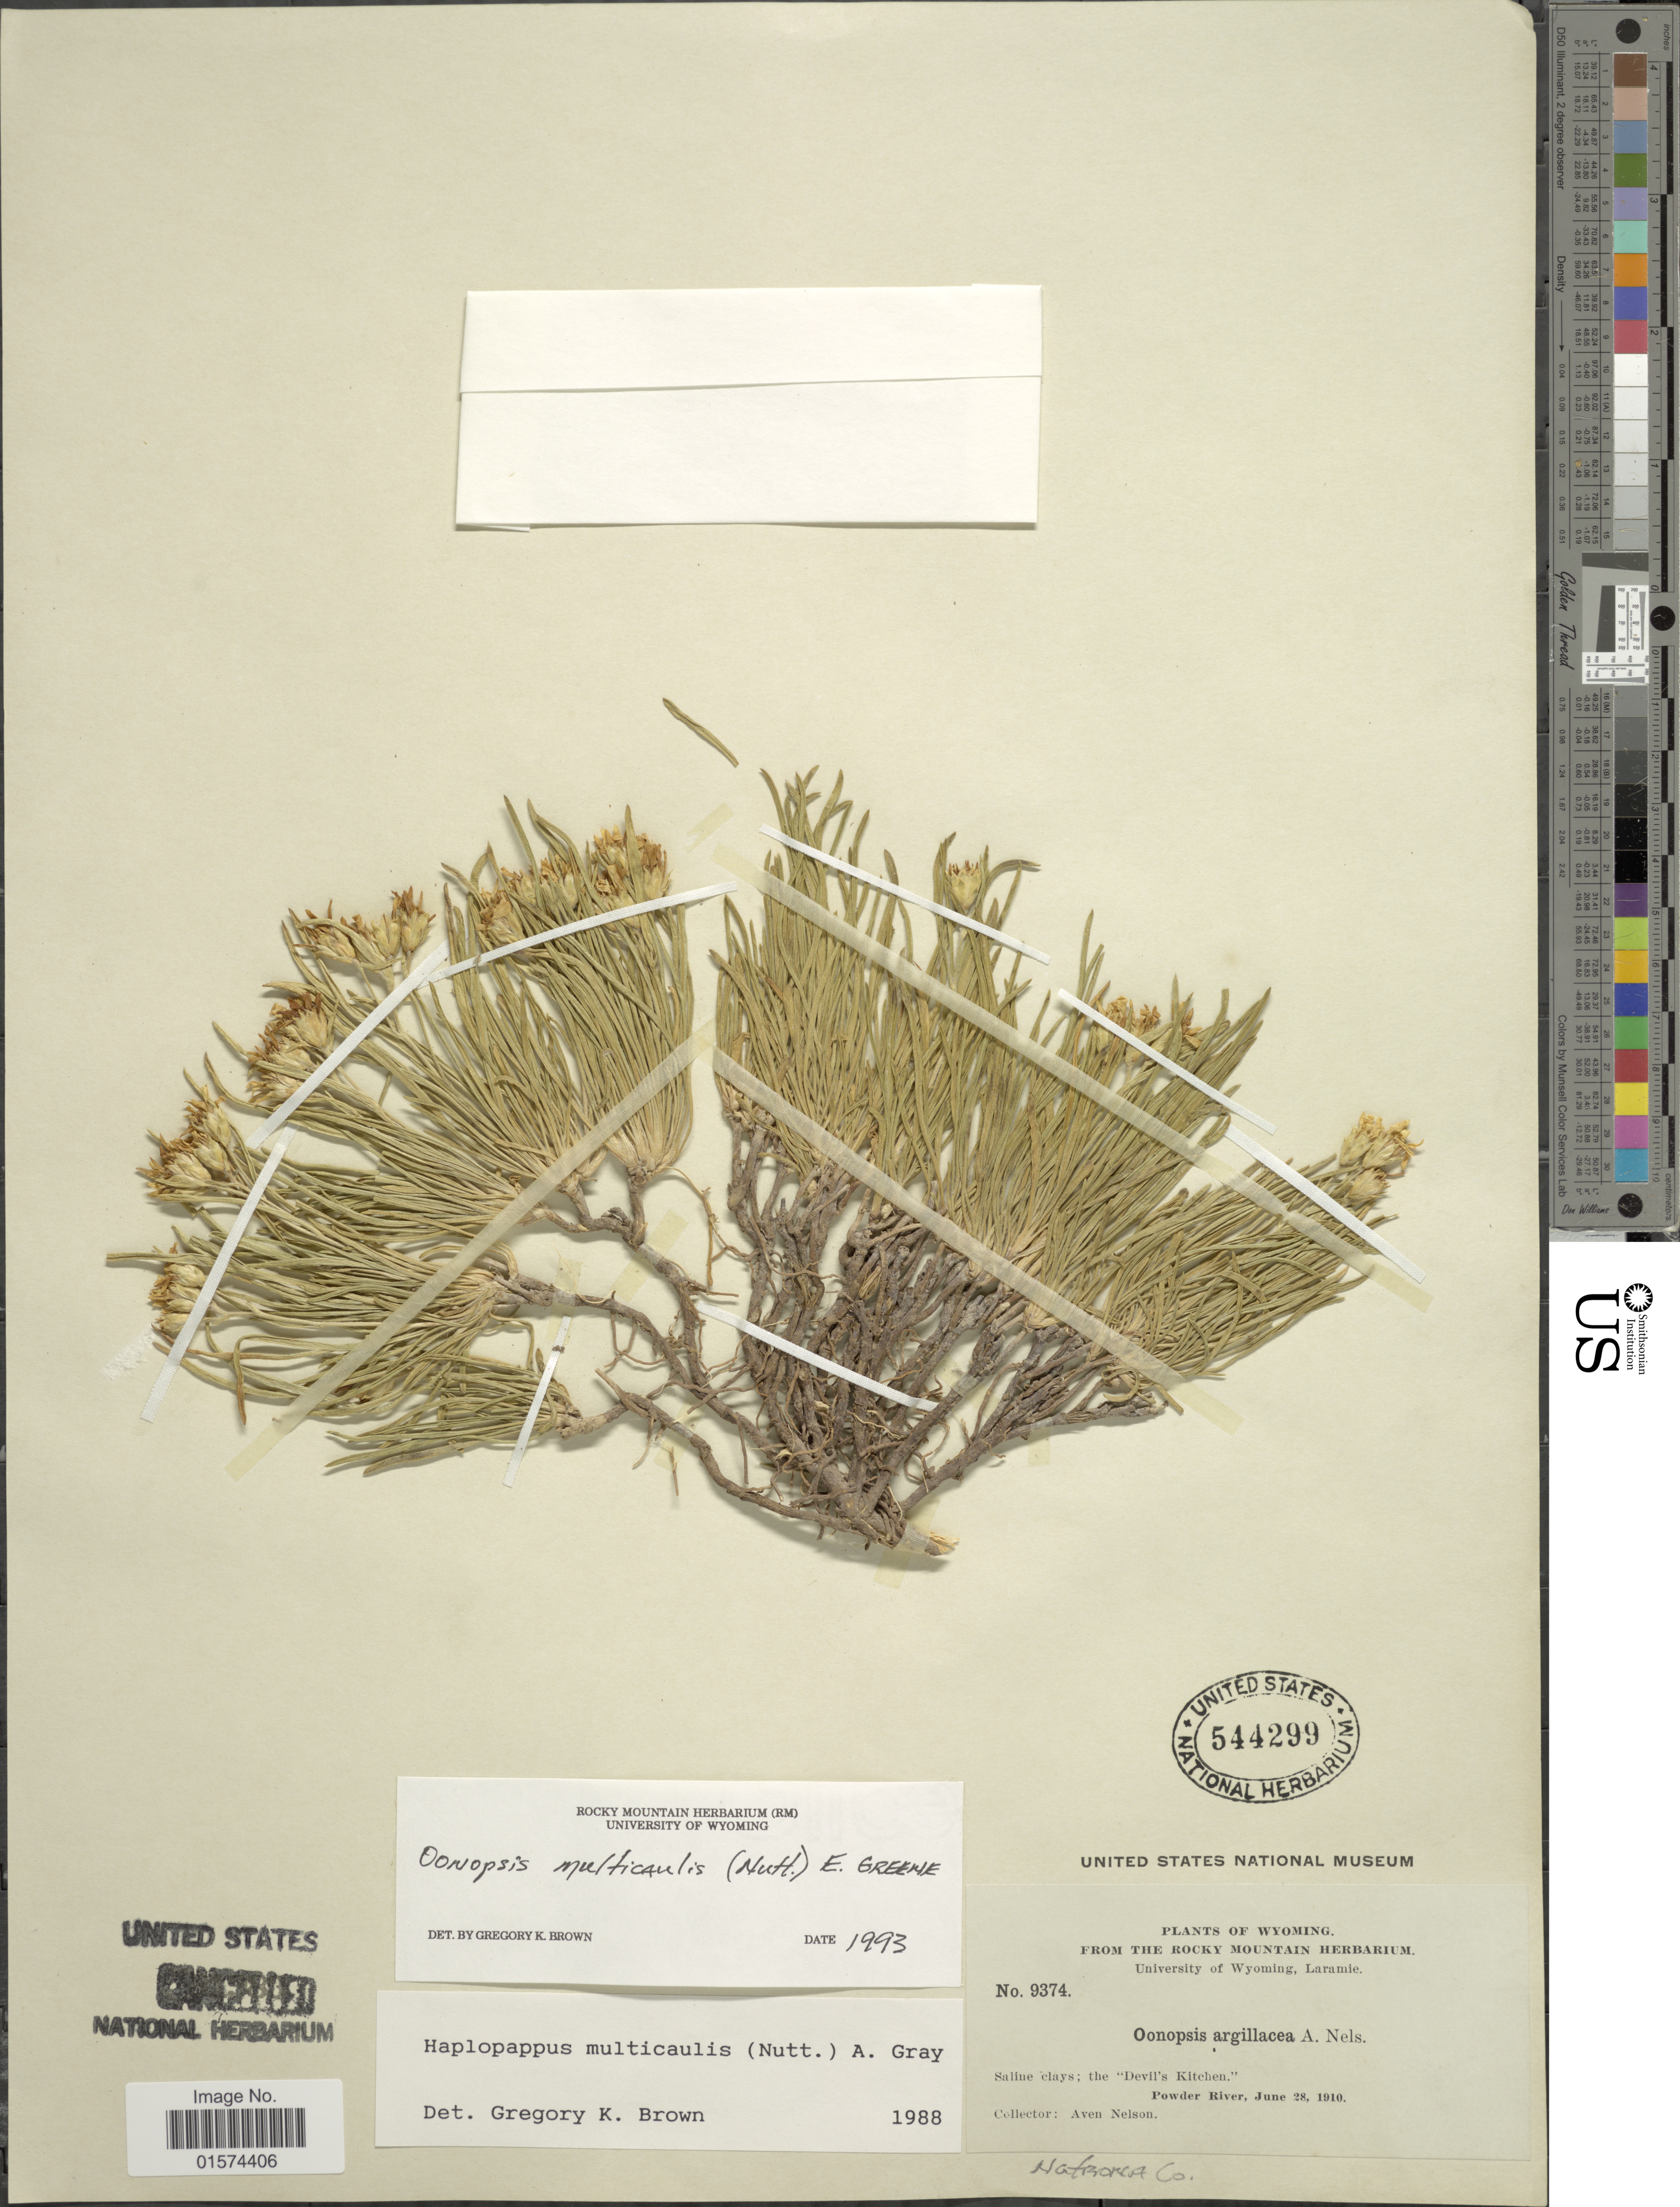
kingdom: Plantae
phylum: Tracheophyta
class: Magnoliopsida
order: Asterales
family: Asteraceae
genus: Oonopsis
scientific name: Oonopsis multicaulis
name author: (Nutt.) Greene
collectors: A. Nelson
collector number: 9374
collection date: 1910-06-28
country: United States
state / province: Wyoming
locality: Saline clays; the "Devil's Kitchen", Powder River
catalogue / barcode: US 544299